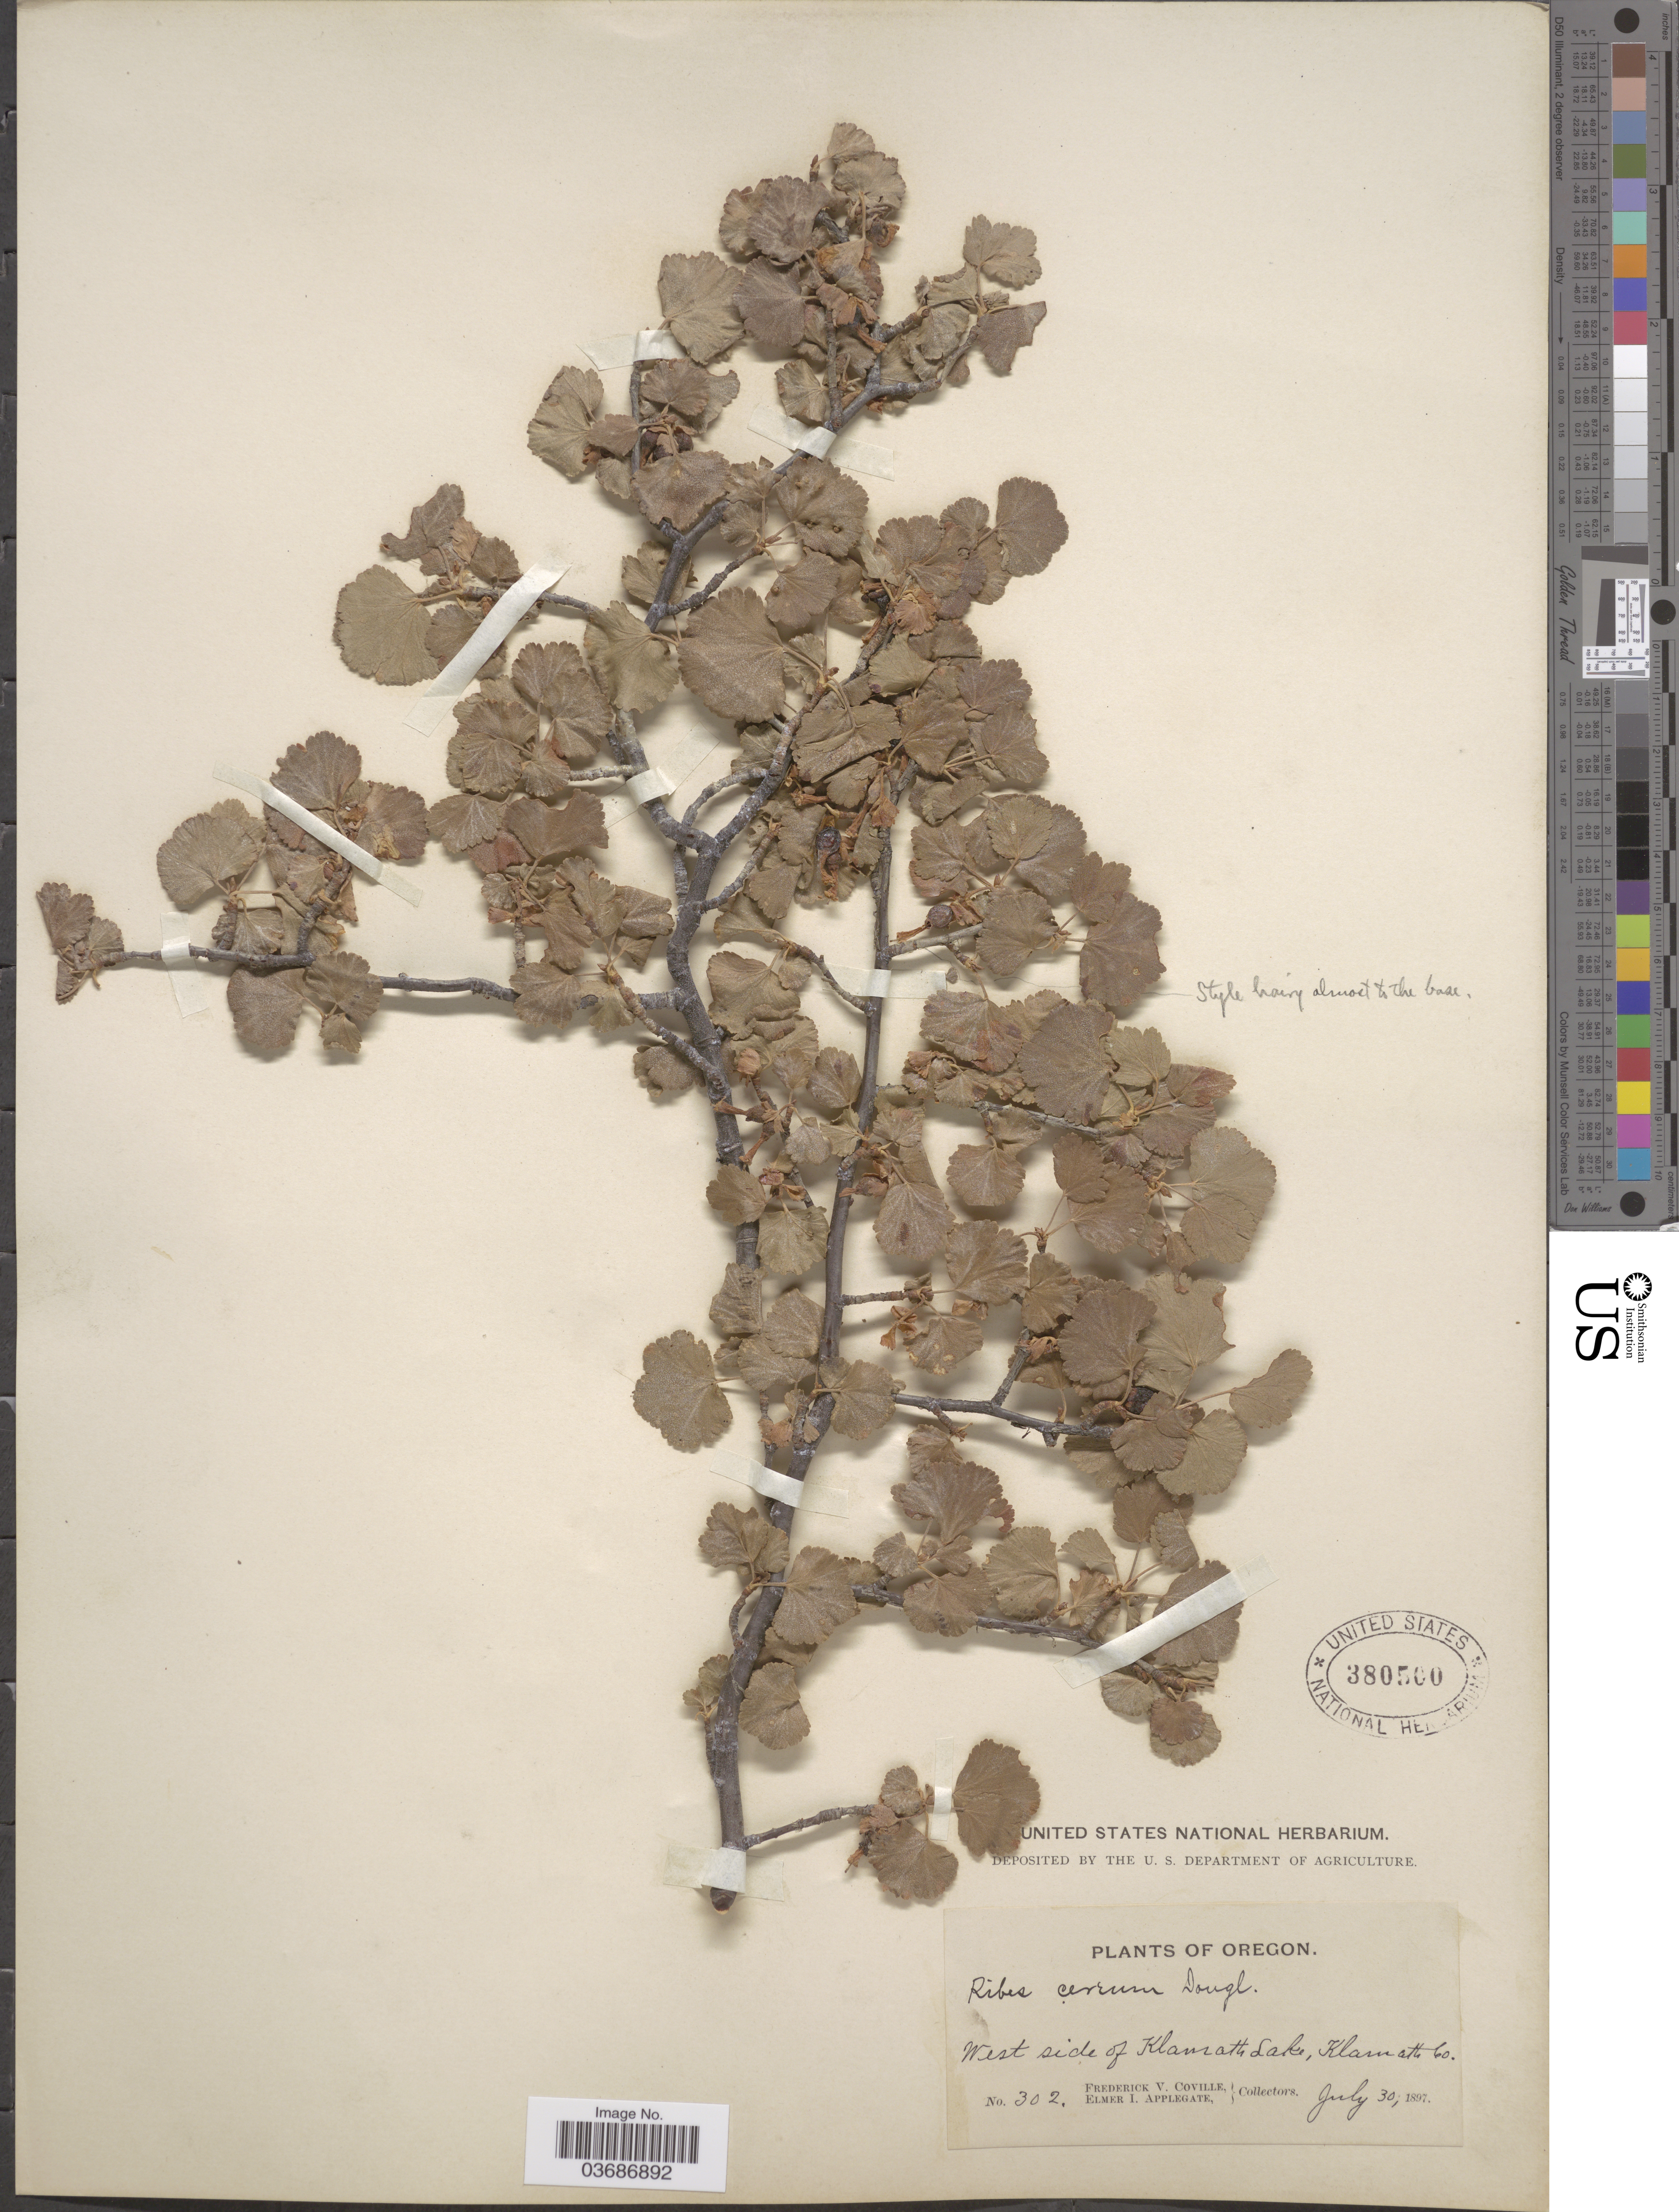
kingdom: Plantae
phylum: Tracheophyta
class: Magnoliopsida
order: Saxifragales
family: Grossulariaceae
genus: Ribes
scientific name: Ribes cereum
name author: Douglas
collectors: F. V. Coville & E. I. Applegate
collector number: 302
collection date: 1897-07-30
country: United States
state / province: Oregon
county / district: Klamath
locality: West side of Klamath Lake, Klamath Co.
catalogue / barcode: US 380500